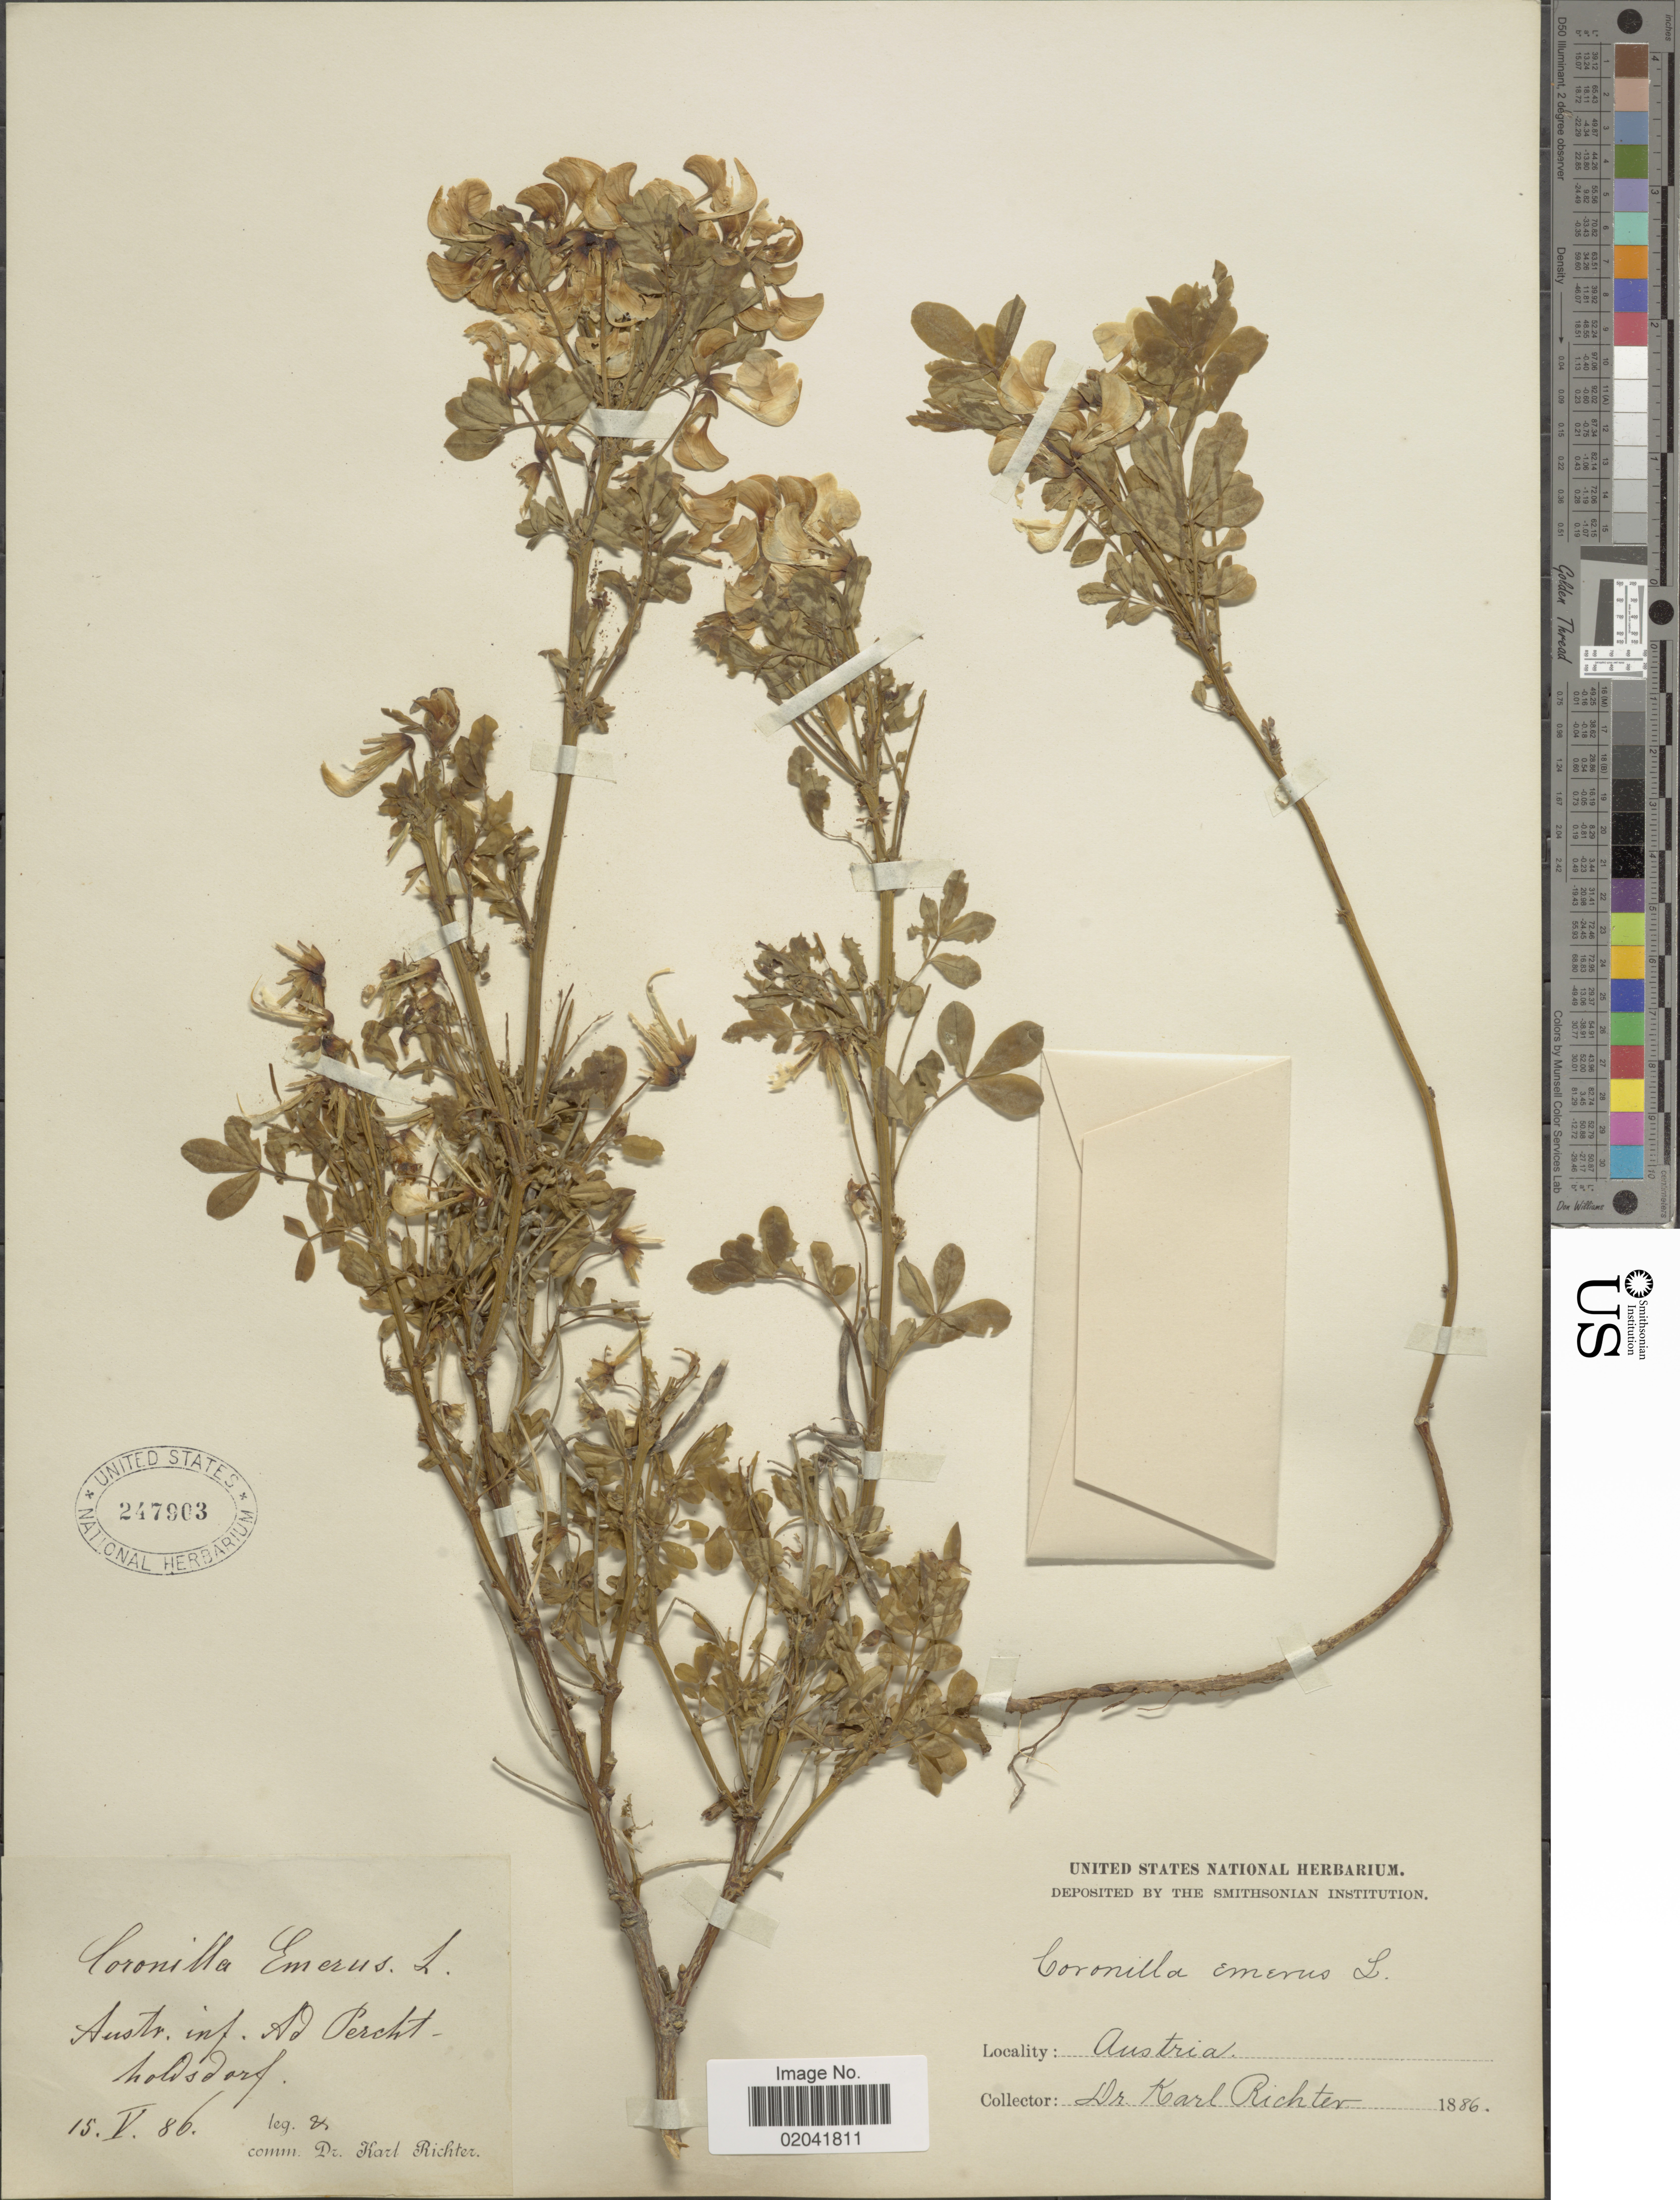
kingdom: Plantae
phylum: Tracheophyta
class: Magnoliopsida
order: Fabales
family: Fabaceae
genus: Coronilla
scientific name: Coronilla emerus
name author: L.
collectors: K. Richter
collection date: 1886-05-18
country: Austria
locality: Austr. inf. Ad Percht - Holdsdorf [interpreted]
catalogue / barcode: US 247903